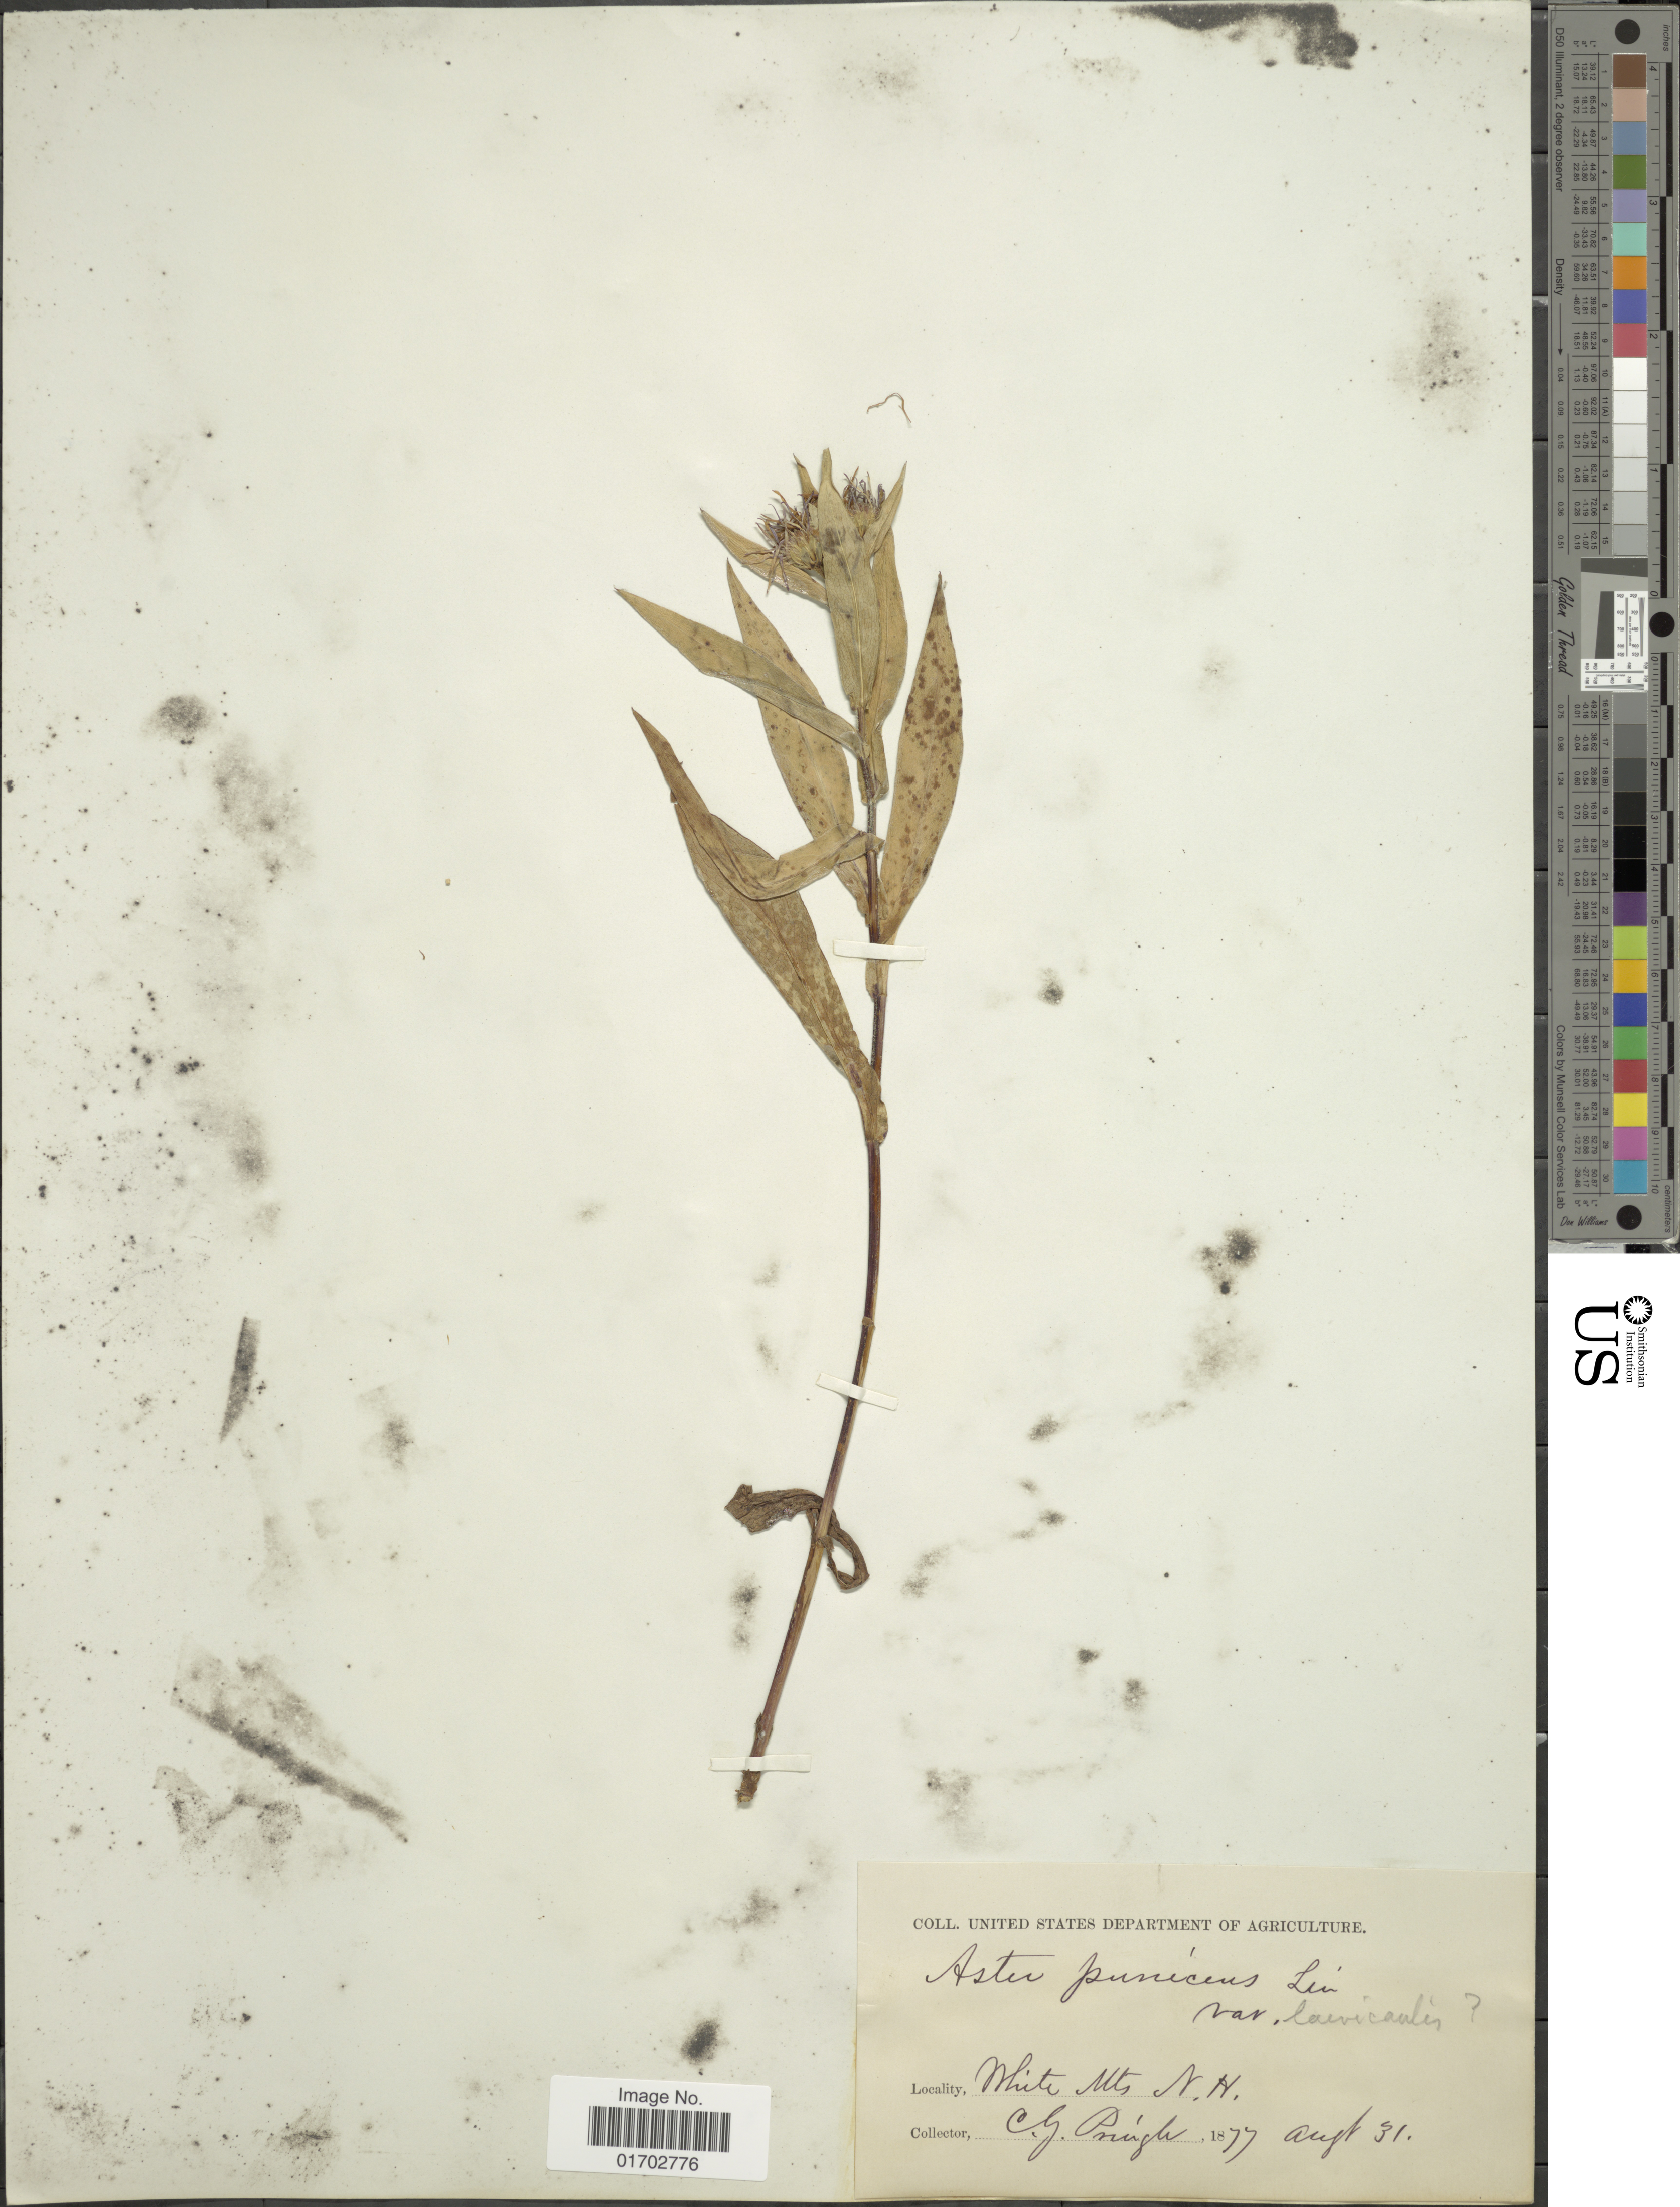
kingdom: Plantae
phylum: Tracheophyta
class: Magnoliopsida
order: Asterales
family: Asteraceae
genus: Symphyotrichum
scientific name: Symphyotrichum puniceum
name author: (L.) Á. Löve & D. Löve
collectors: C. G. Pringle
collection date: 1877-08-31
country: United States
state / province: New Hampshire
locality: White Mts.